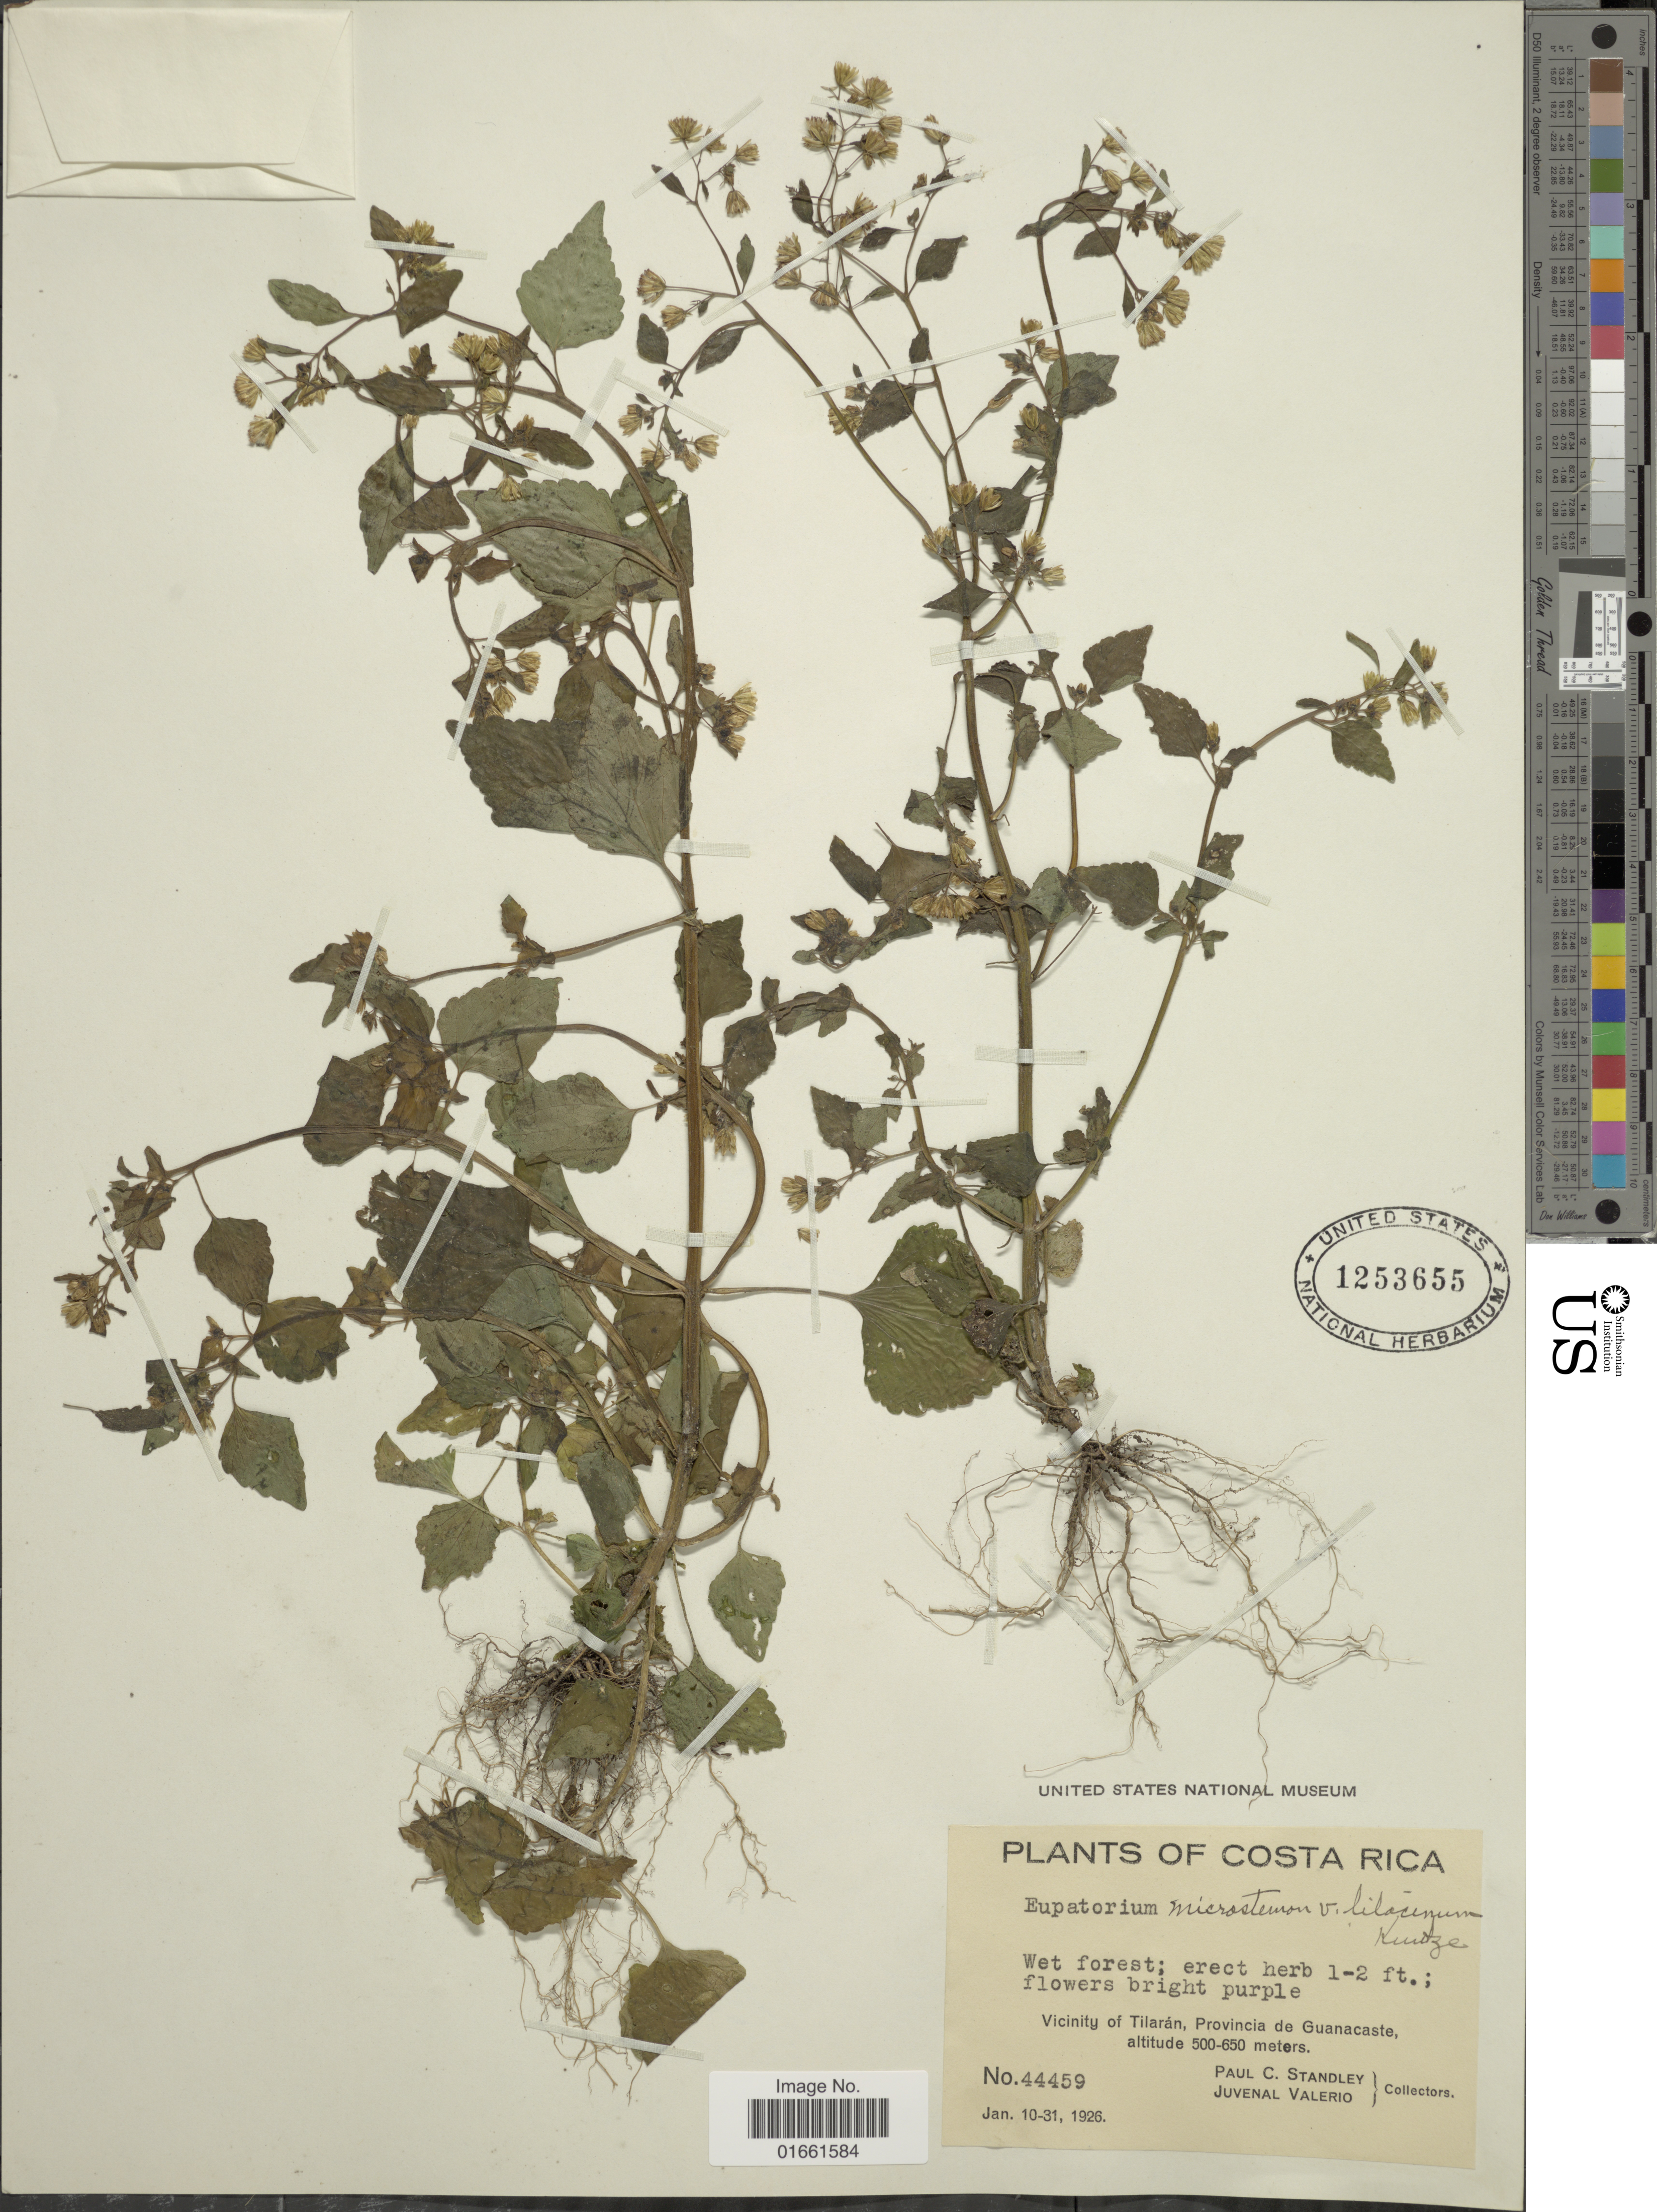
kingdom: Plantae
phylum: Tracheophyta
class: Magnoliopsida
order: Asterales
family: Asteraceae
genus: Fleischmannia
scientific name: Fleischmannia microstemon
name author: (Cass.) R.M. King & H. Rob.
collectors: P. C. Standley & J. Valerio R.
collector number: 44459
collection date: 1926-01-10/1926-01-31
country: Costa Rica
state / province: Guanacaste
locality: Vicinity of Tilaran, Provincia de Guanacaste.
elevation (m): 500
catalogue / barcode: US 1253655